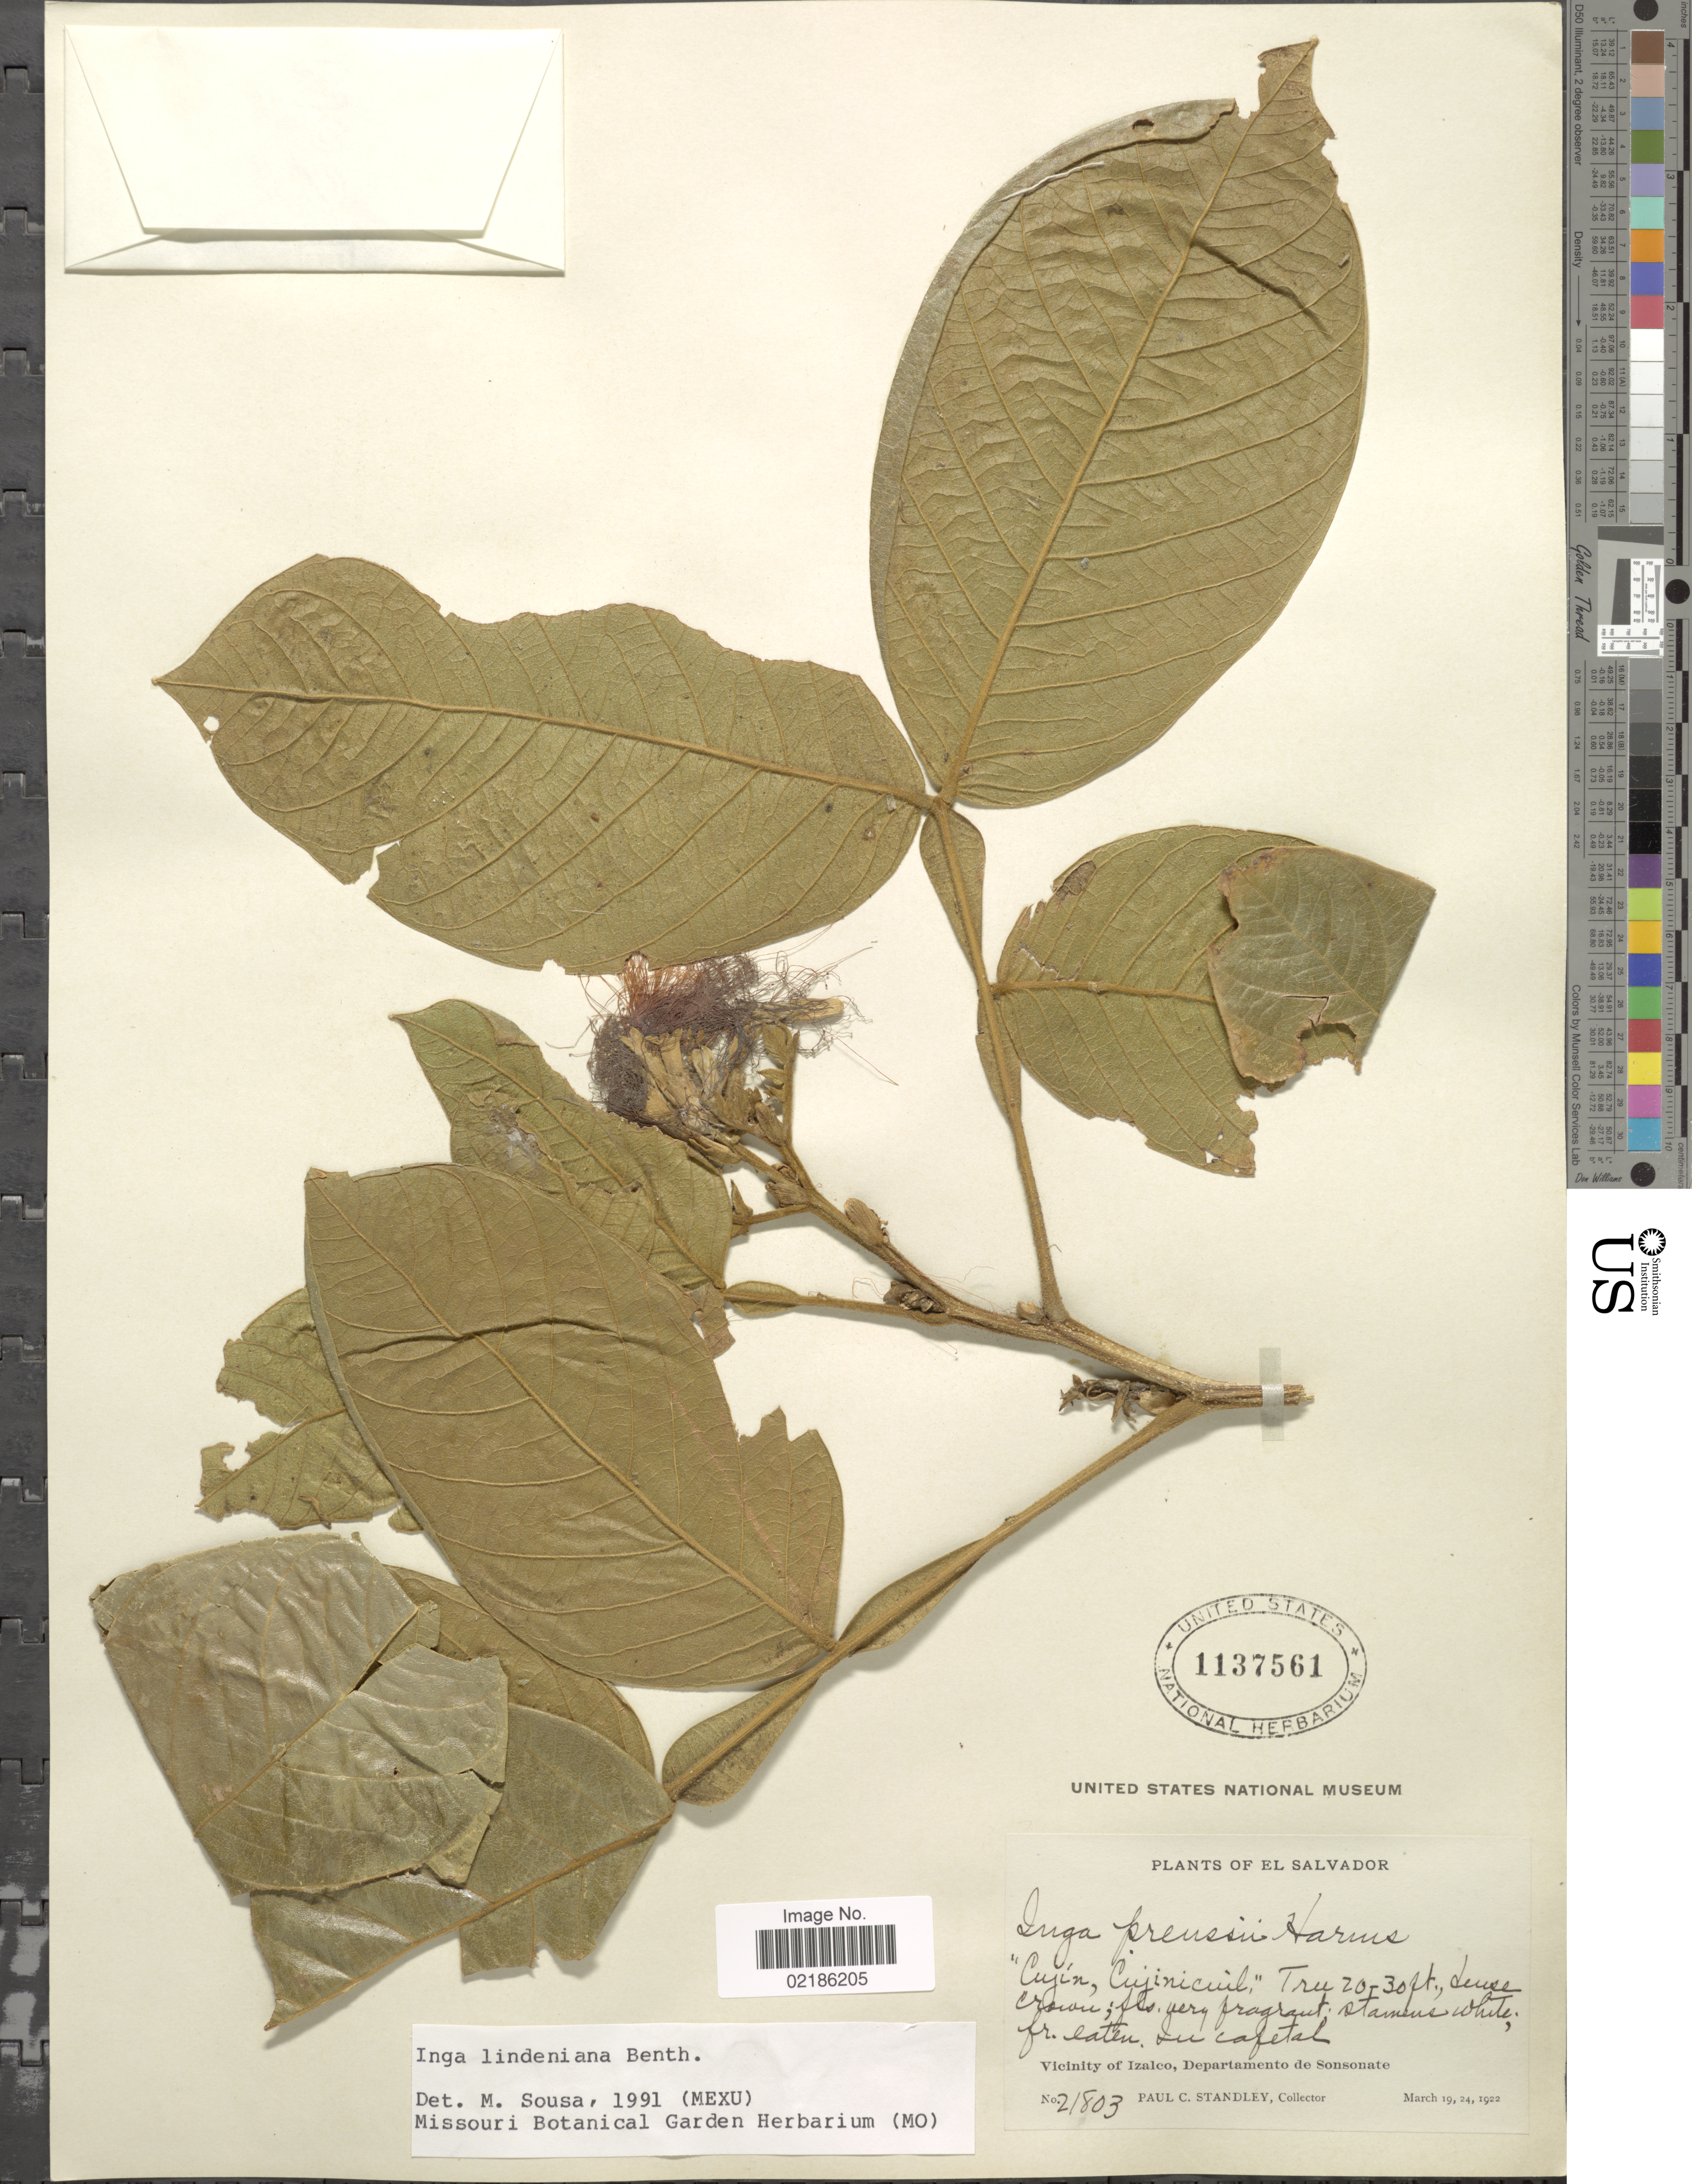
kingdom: Plantae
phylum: Tracheophyta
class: Magnoliopsida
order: Fabales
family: Fabaceae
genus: Inga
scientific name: Inga lindeniana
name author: Benth.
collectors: P. C. Standley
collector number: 21803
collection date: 1922-03-19/1922-03-24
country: El Salvador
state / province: Sonsonate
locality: Vicinity of Izalco. In cafetal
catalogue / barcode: US 1137561